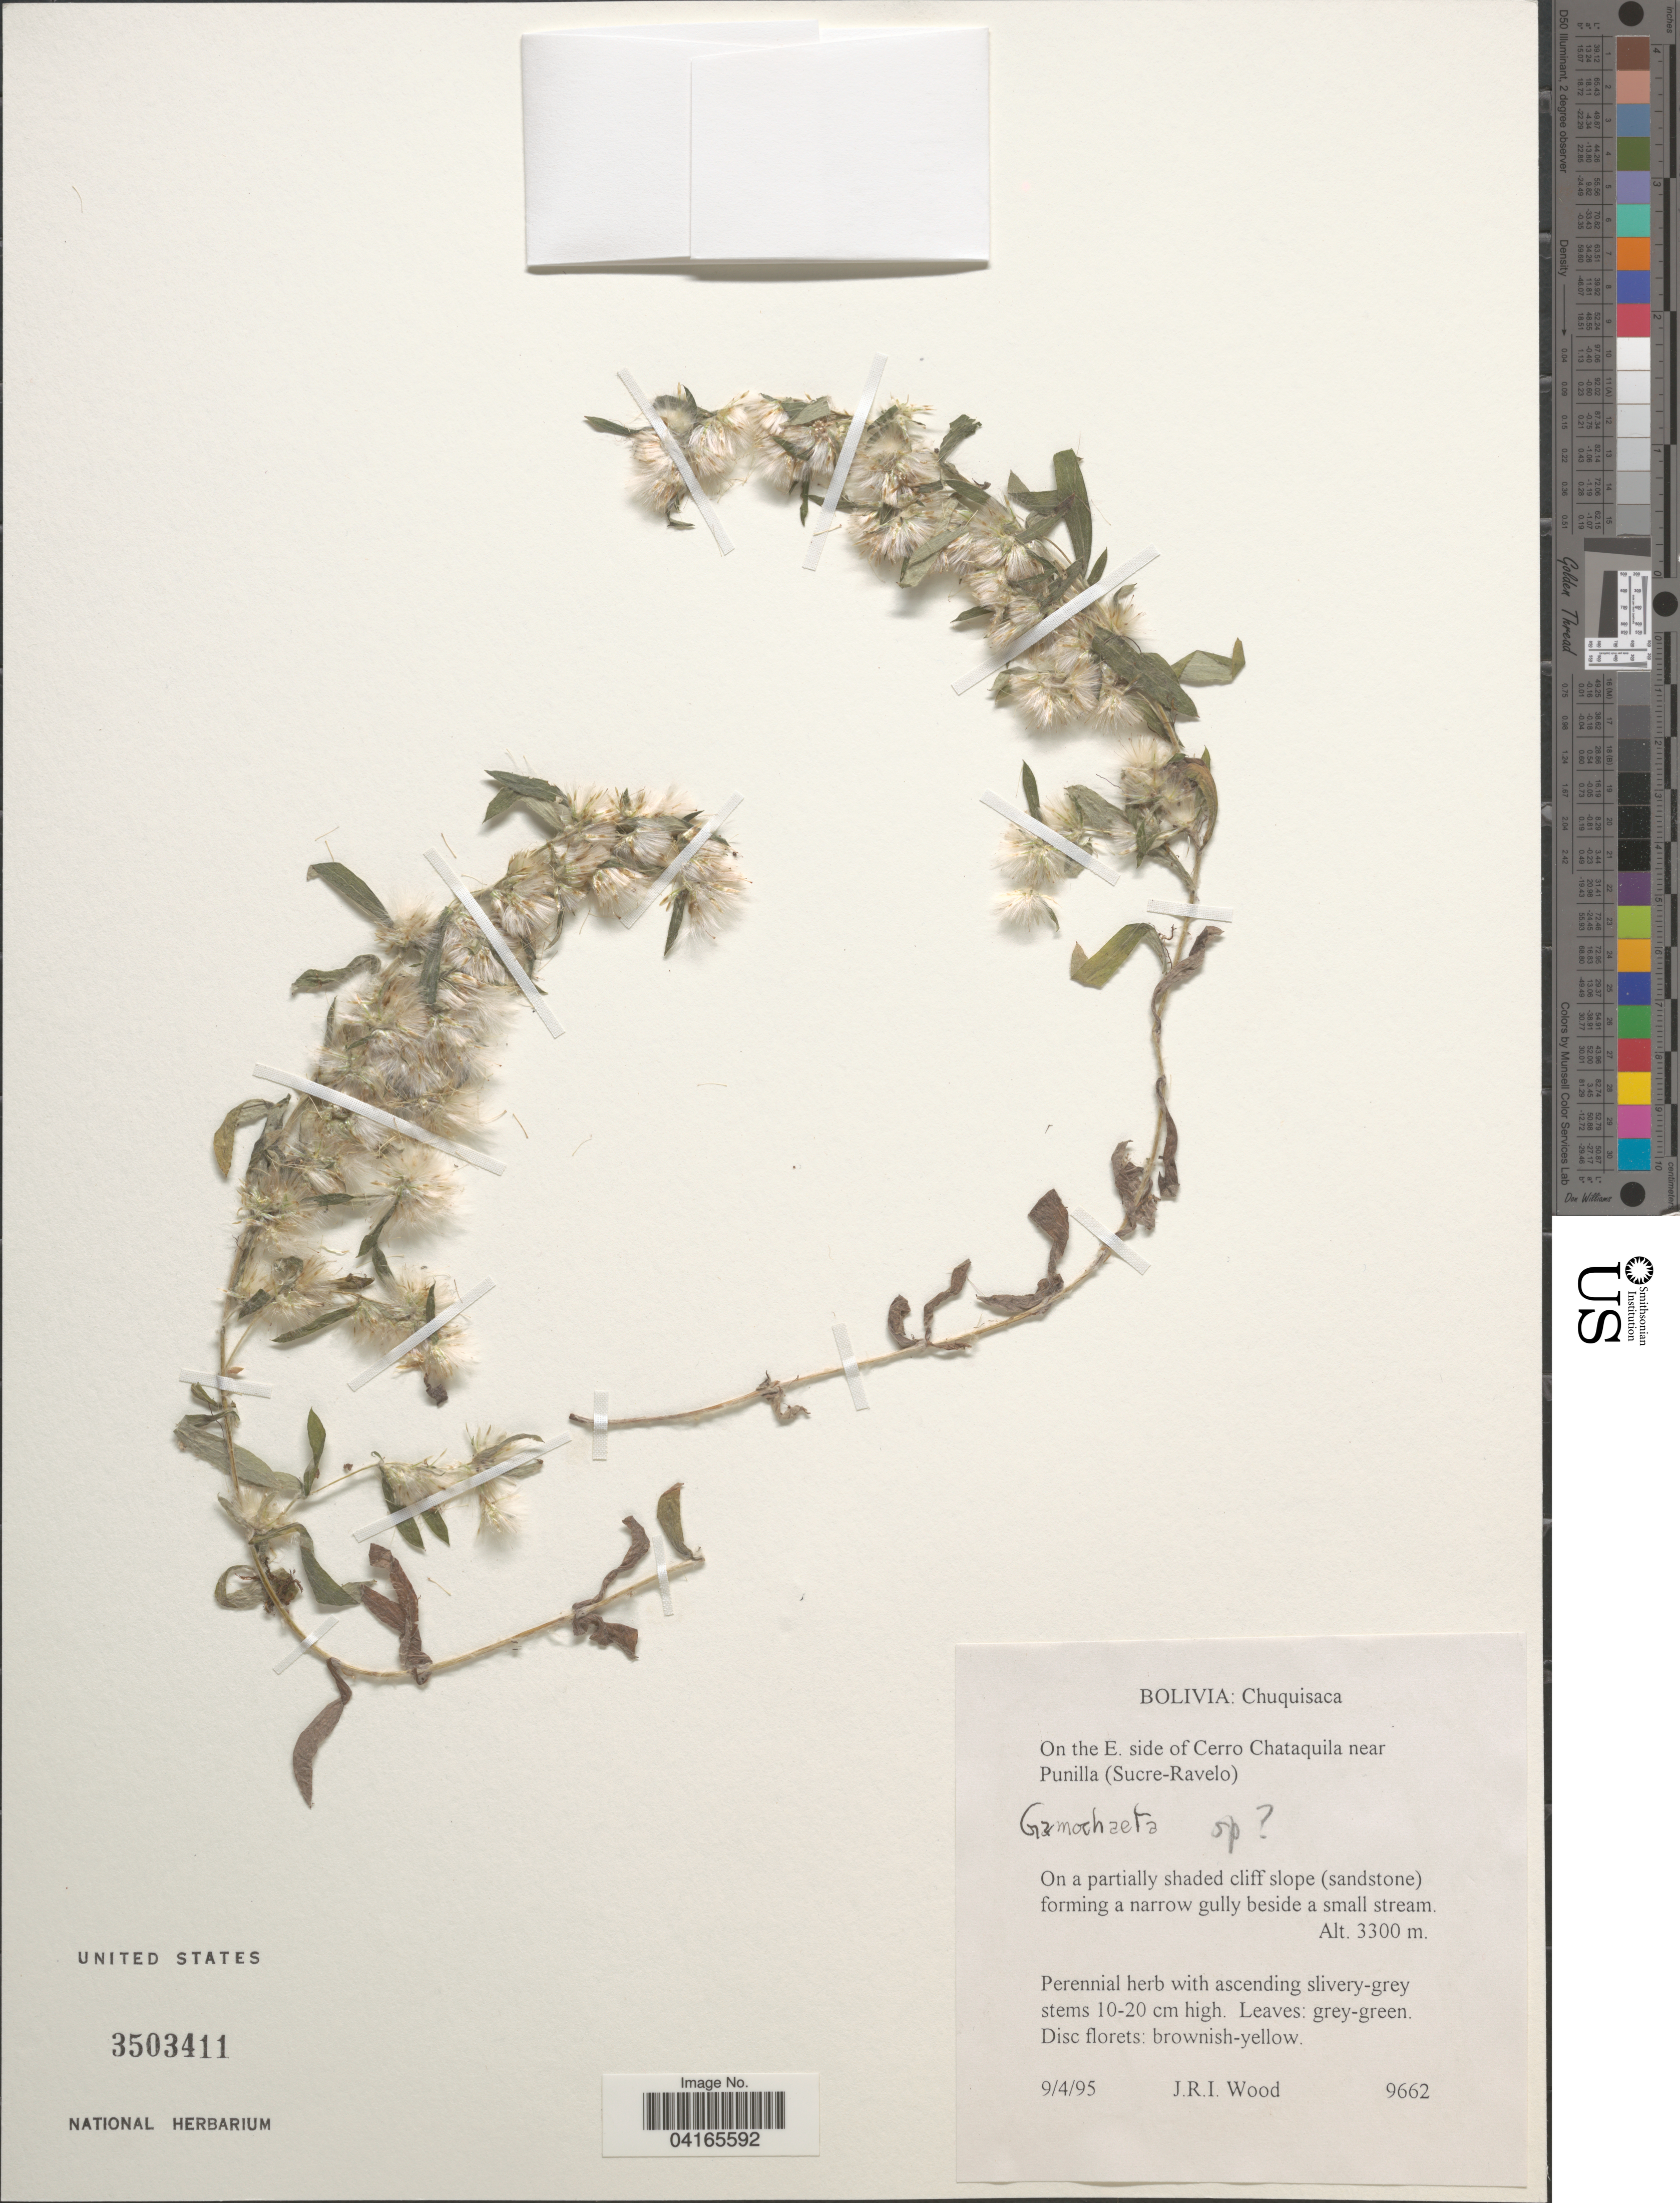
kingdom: Plantae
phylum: Tracheophyta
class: Magnoliopsida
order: Asterales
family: Asteraceae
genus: Gamochaeta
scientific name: Gamochaeta sp.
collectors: J. R. I. Wood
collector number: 9662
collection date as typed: Transcribed d/m/y: 9/4/95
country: Bolivia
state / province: Chuquisaca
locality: On the E. side of Cerro Chataquila near Punilla (Sucre-Ravelo).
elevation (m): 3300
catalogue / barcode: US 3503411